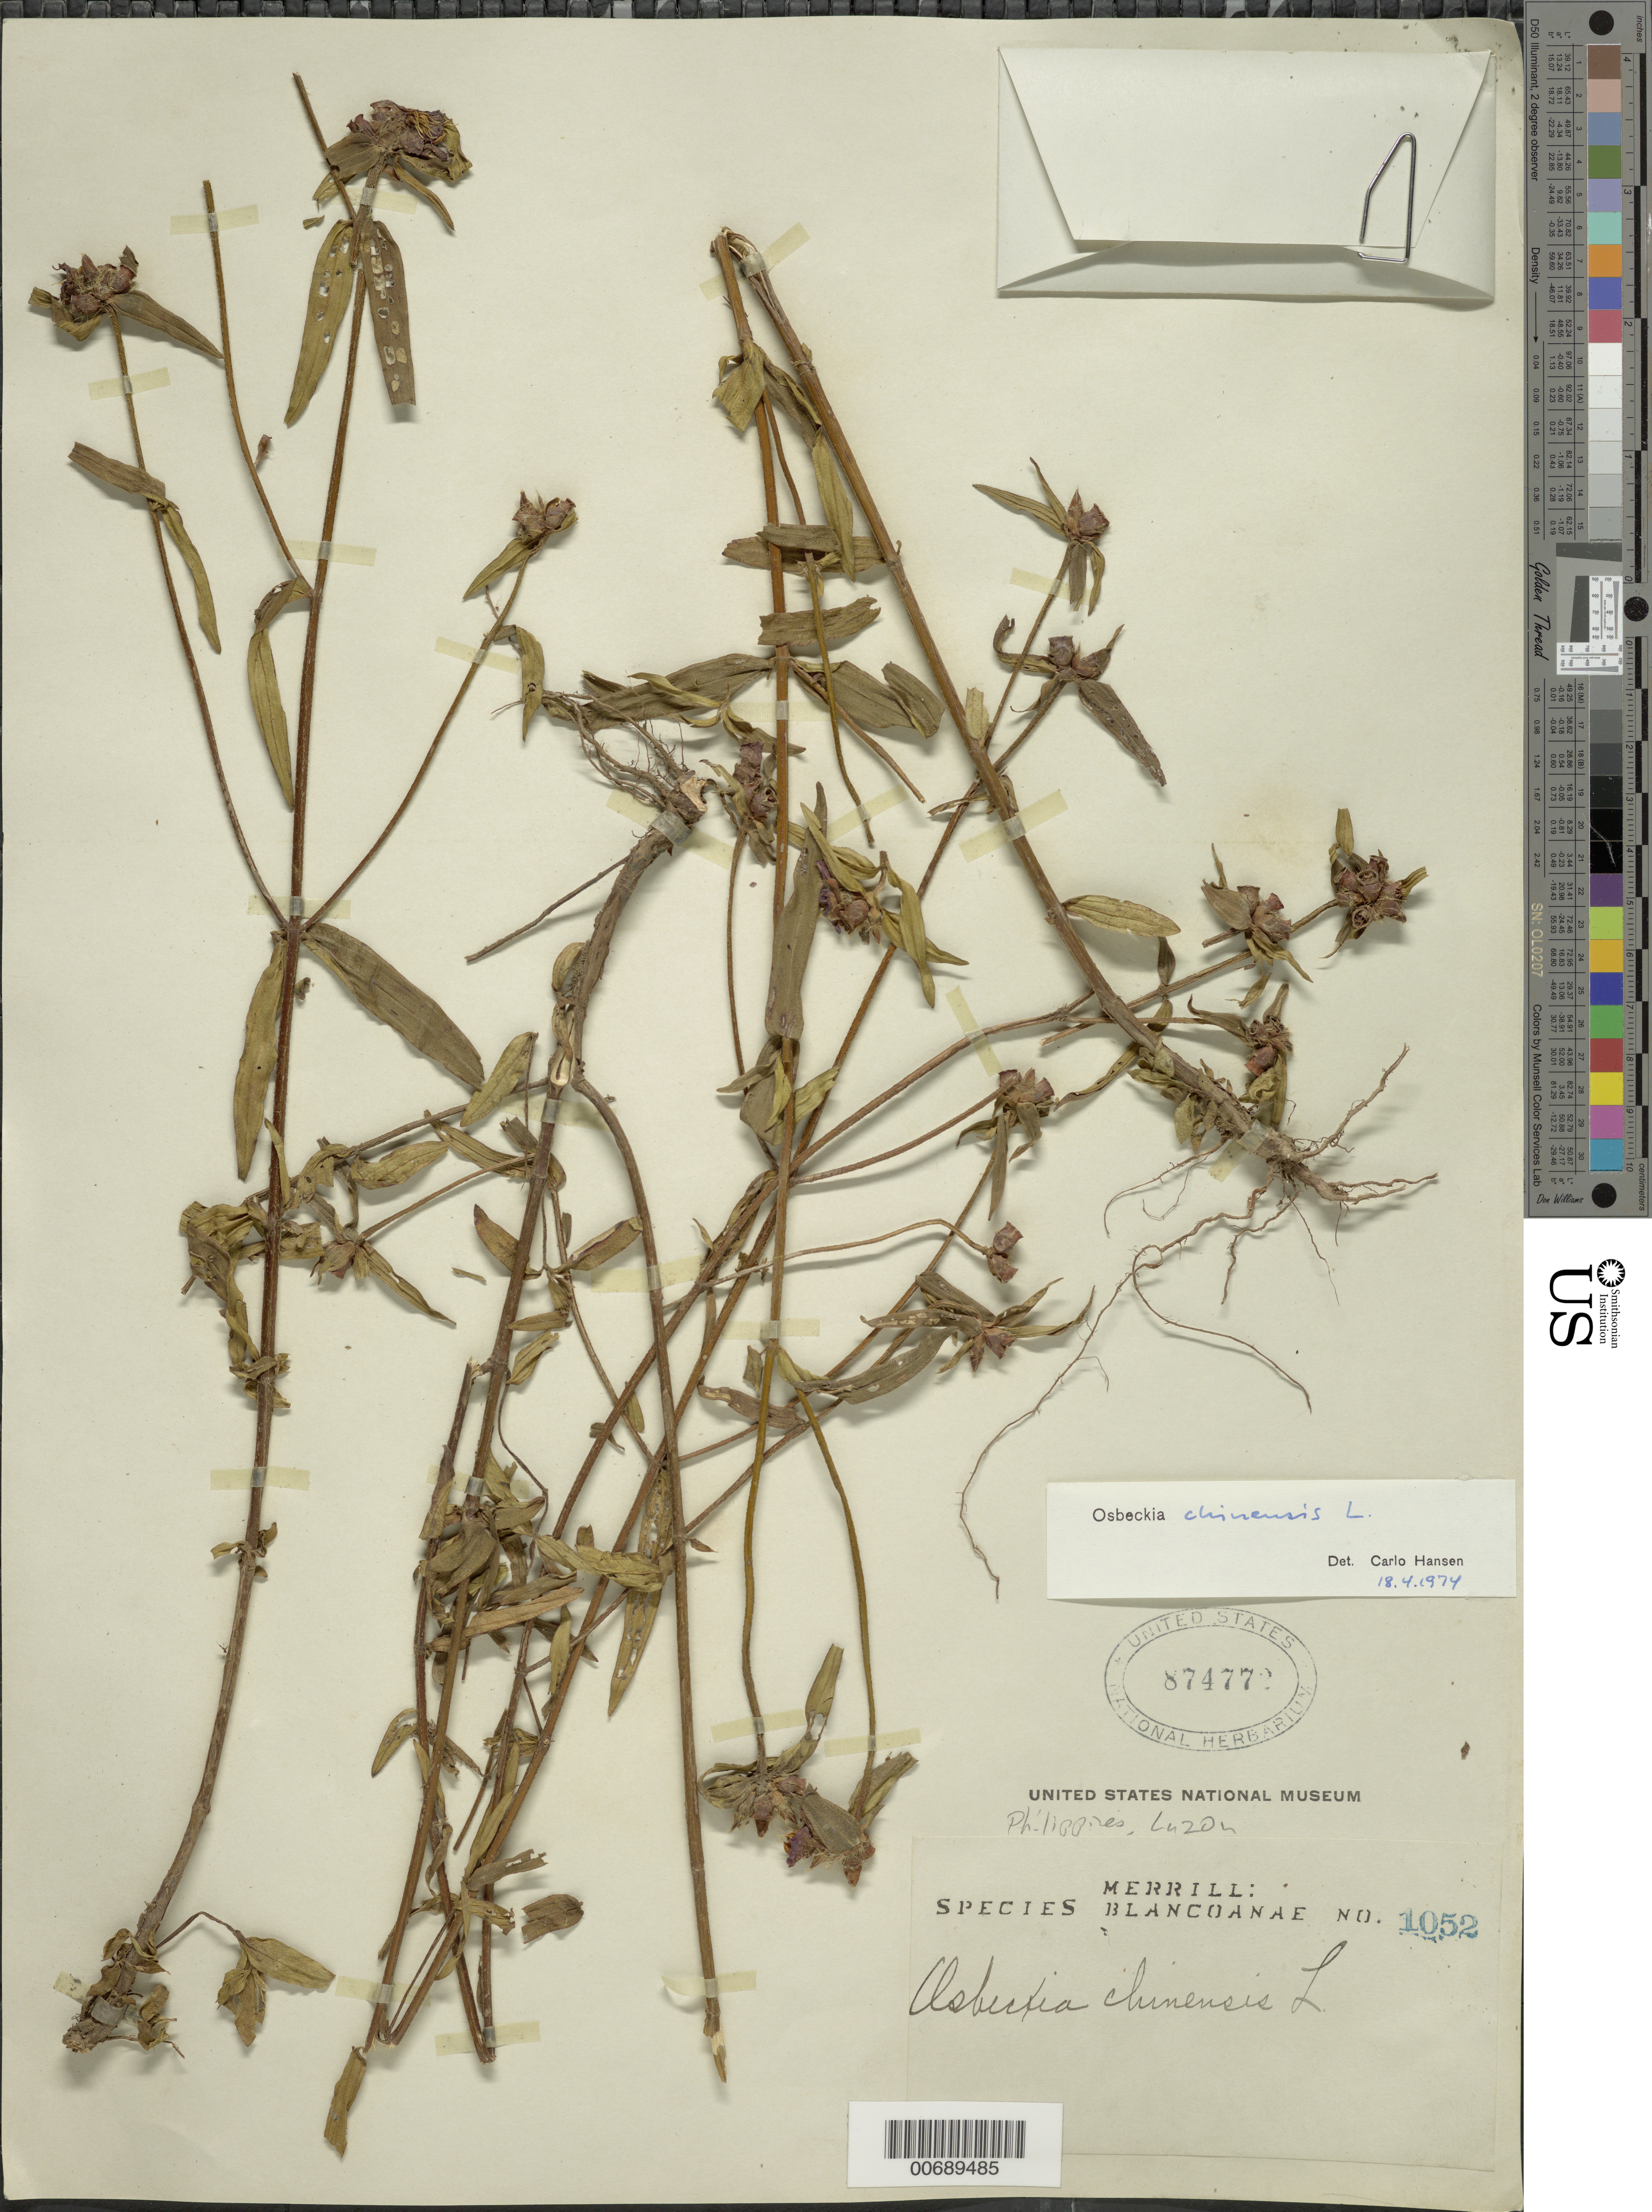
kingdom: Plantae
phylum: Tracheophyta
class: Magnoliopsida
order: Myrtales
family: Melastomataceae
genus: Osbeckia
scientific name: Osbeckia chinensis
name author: L.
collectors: E. D. Merrill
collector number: Sp. Blancoan. 1052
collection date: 1913-09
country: Philippines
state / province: Central Luzon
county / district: Bulacan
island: Luzon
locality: Angat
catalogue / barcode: US 874772